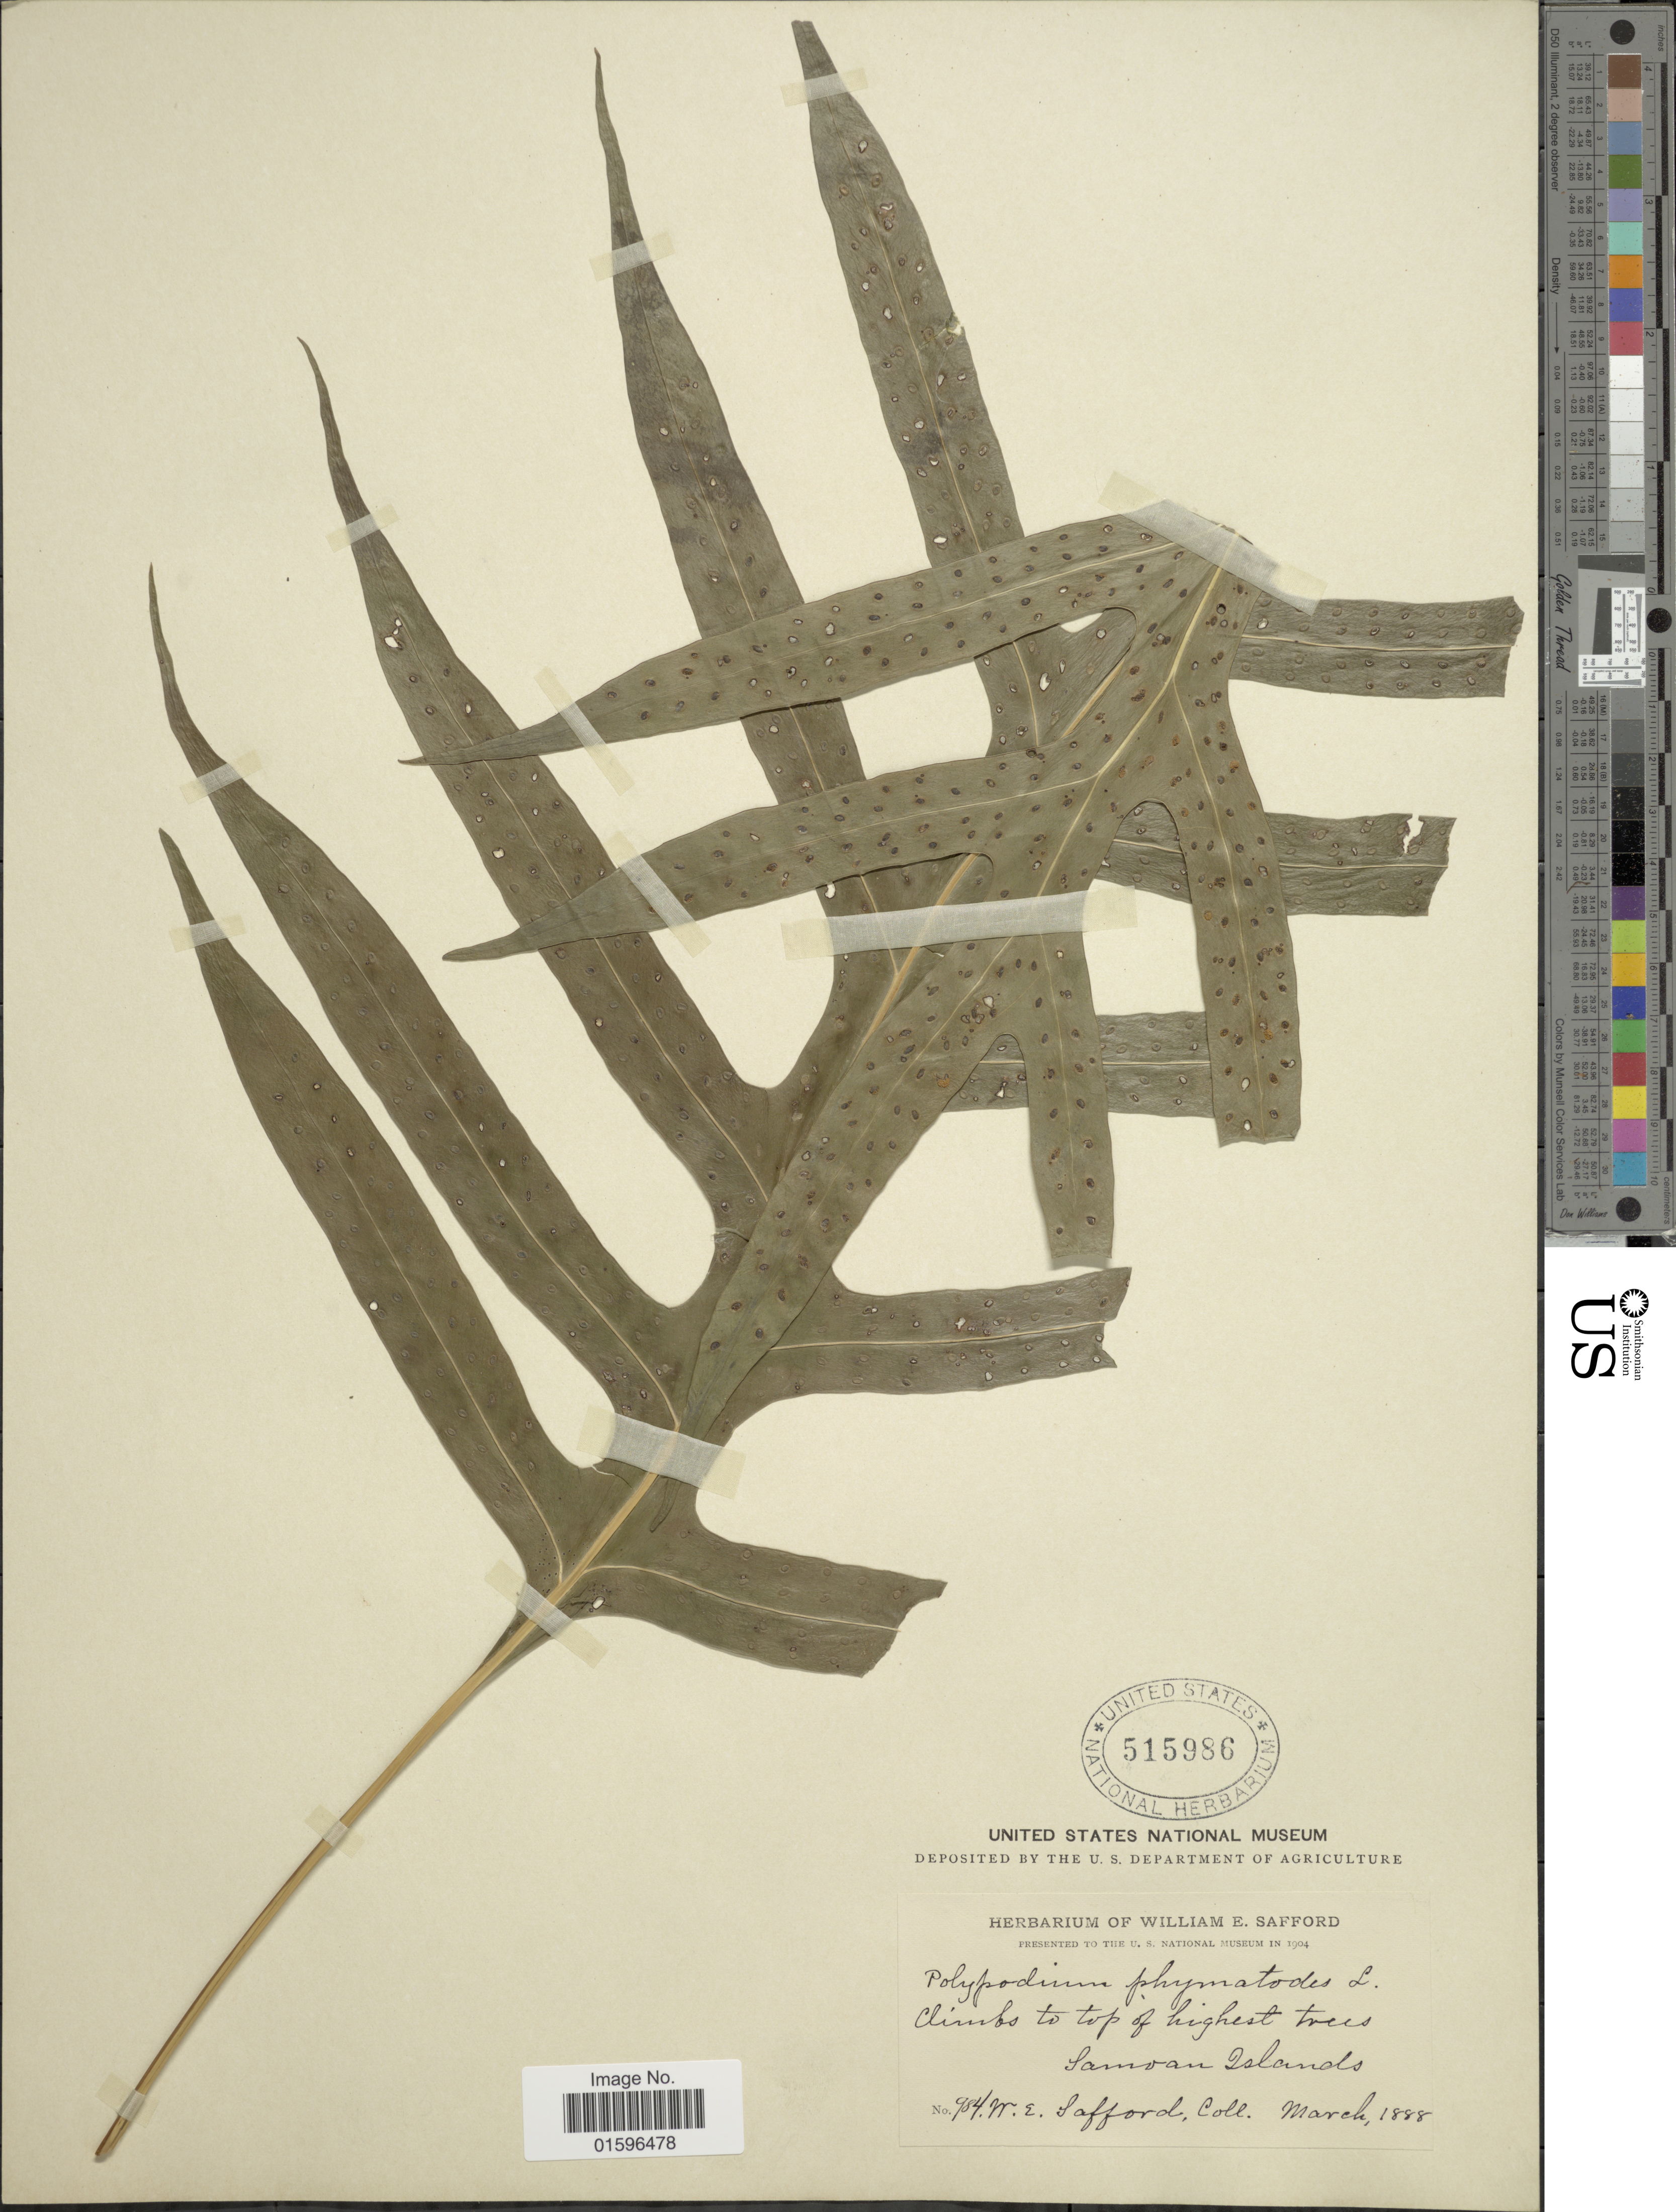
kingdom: Plantae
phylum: Tracheophyta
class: Polypodiopsida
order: Polypodiales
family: Polypodiaceae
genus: Polypodium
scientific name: Polypodium scolopendria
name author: Burm. f.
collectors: W. E. Safford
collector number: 984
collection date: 1888-03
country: Samoa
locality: Samoan Islands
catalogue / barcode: US 515986